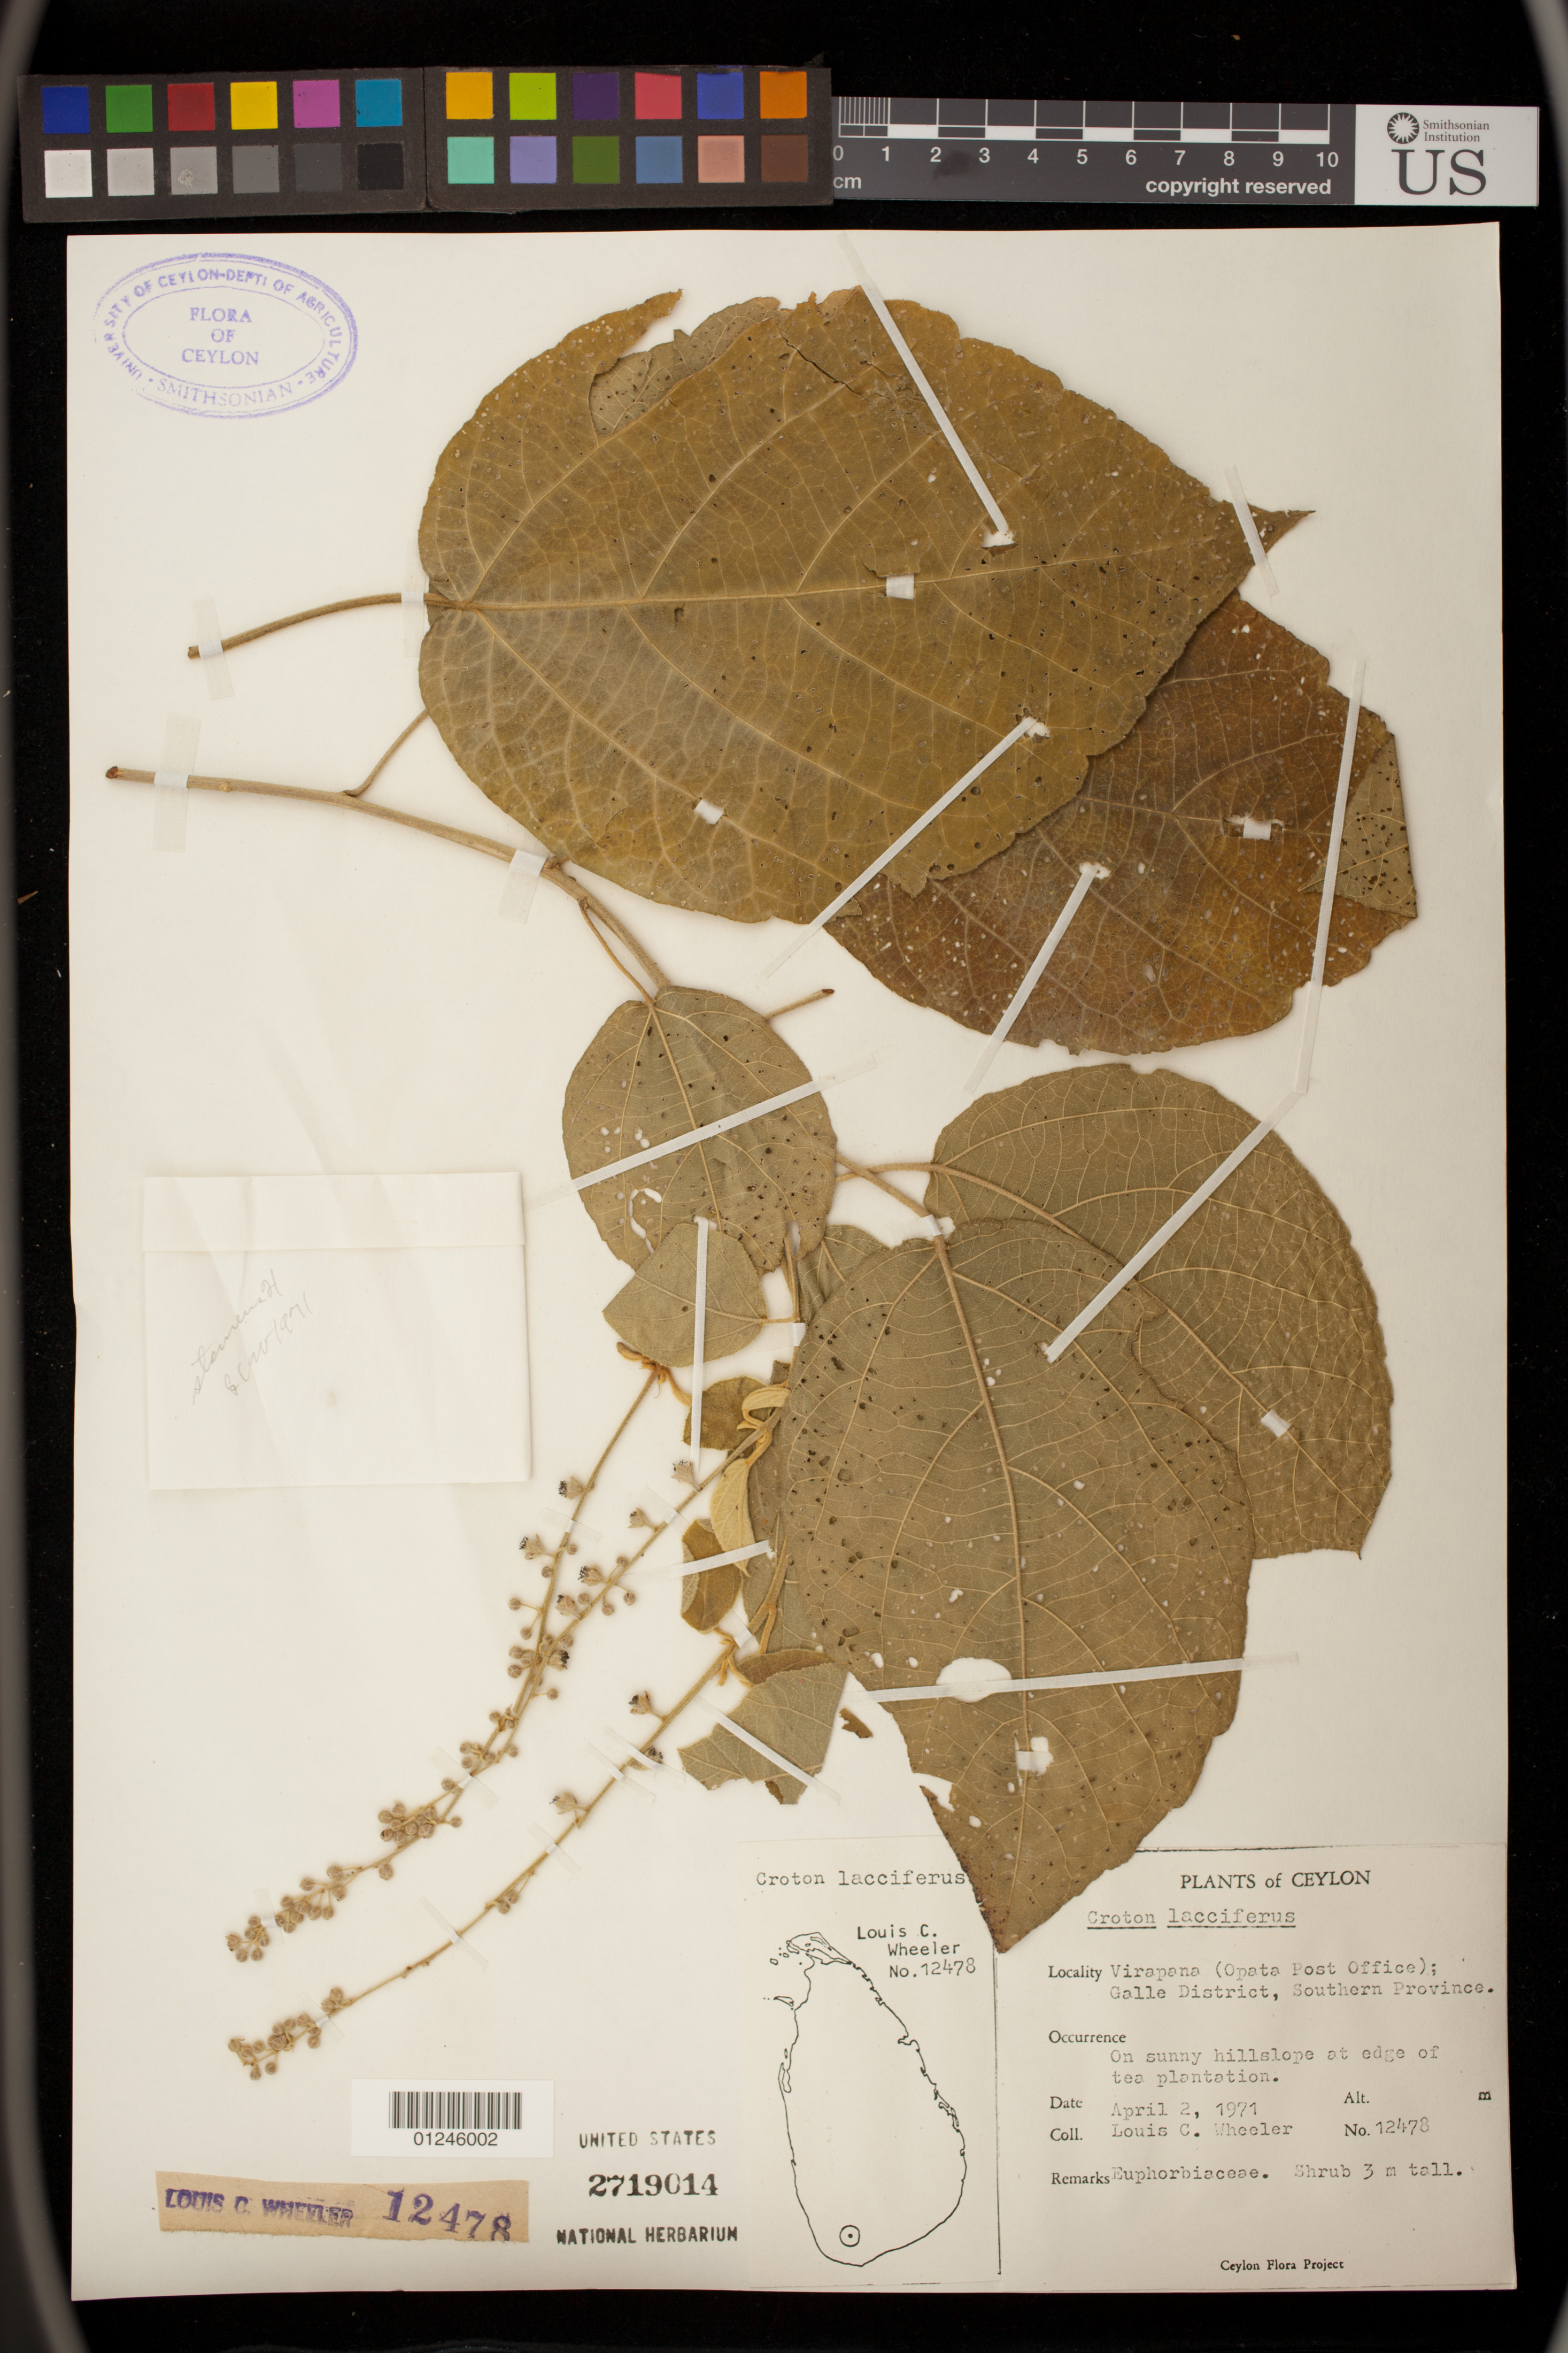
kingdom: Plantae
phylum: Tracheophyta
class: Magnoliopsida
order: Malpighiales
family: Euphorbiaceae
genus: Croton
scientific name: Croton lacciferus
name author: Blanco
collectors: L. C. Wheeler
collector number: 12478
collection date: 1971-04-02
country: Sri Lanka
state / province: Southern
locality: Virapana (Opata Post Office); Galle District.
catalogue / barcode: US 2719014